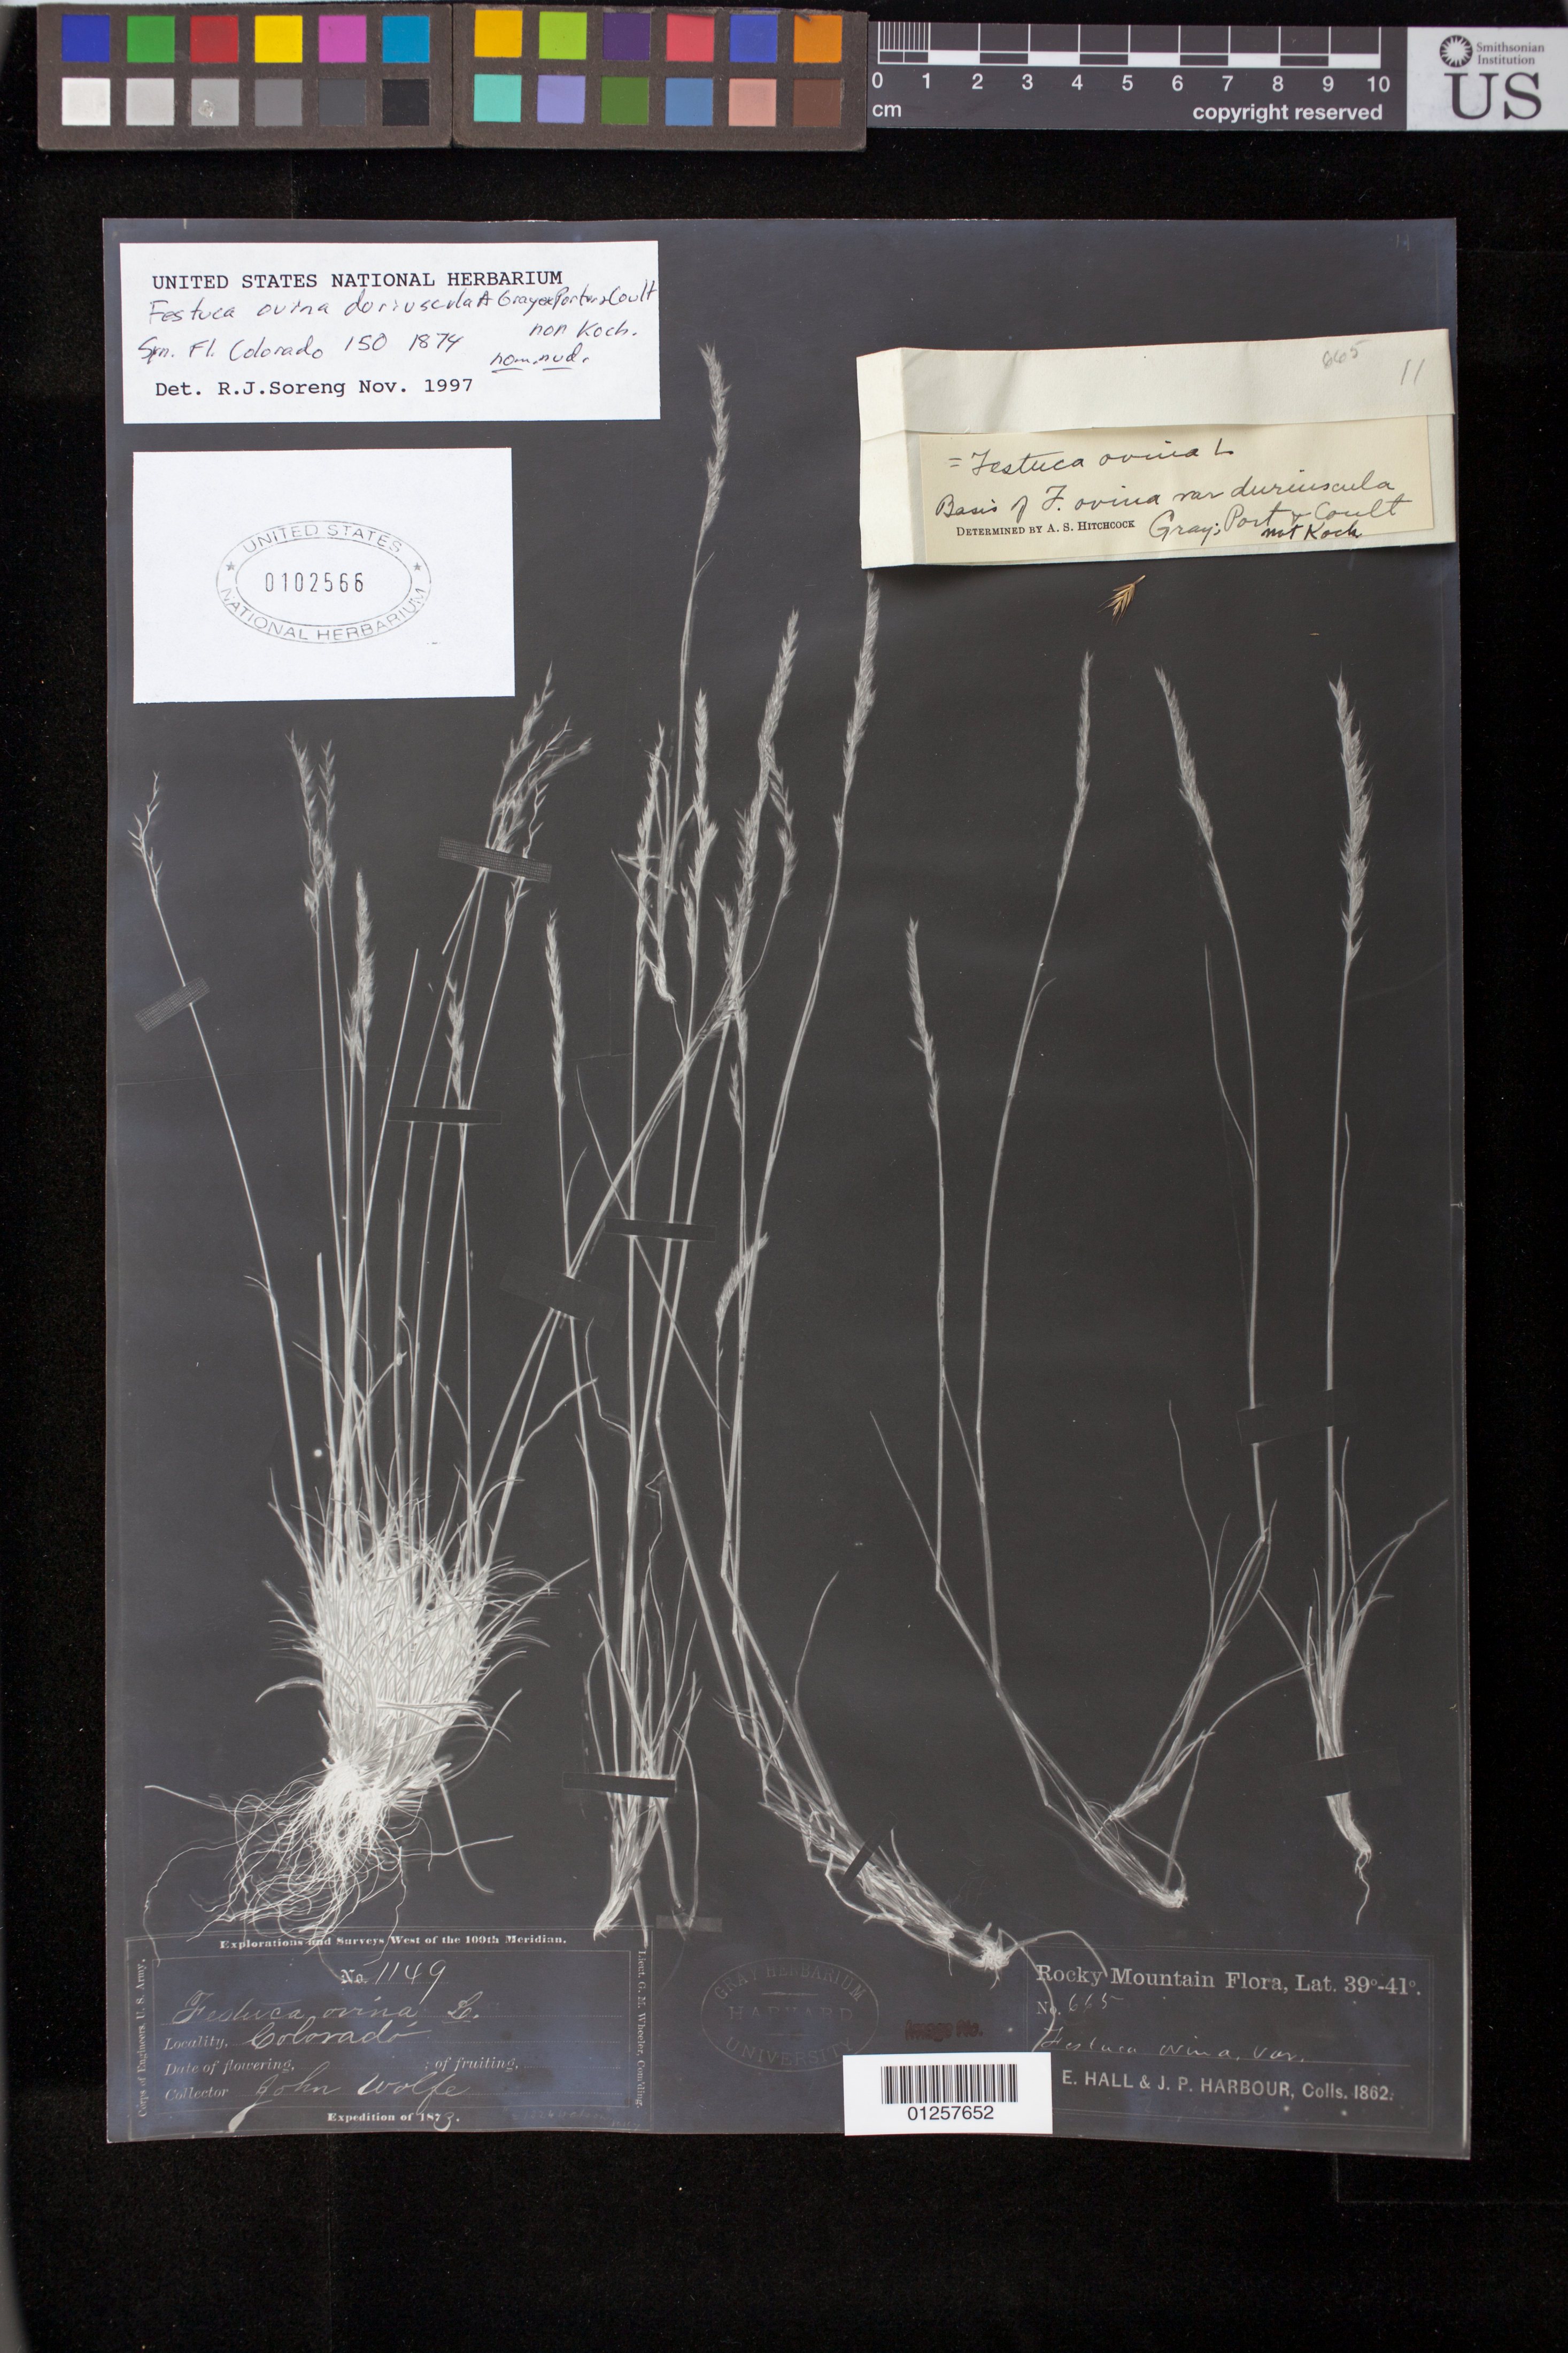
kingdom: Plantae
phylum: Tracheophyta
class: Liliopsida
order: Poales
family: Poaceae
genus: Festuca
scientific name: Festuca ovina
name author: L.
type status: Voucher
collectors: E. Hall & J. Harbour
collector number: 665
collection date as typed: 1862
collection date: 1862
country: United States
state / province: Colorado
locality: Rocky Mtns.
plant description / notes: As annotated by A.S. Hitchcock, "Basis of F. ovina var. duriuscula Gray; Port. & Coult." [nom. nud.]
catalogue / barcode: US 102566